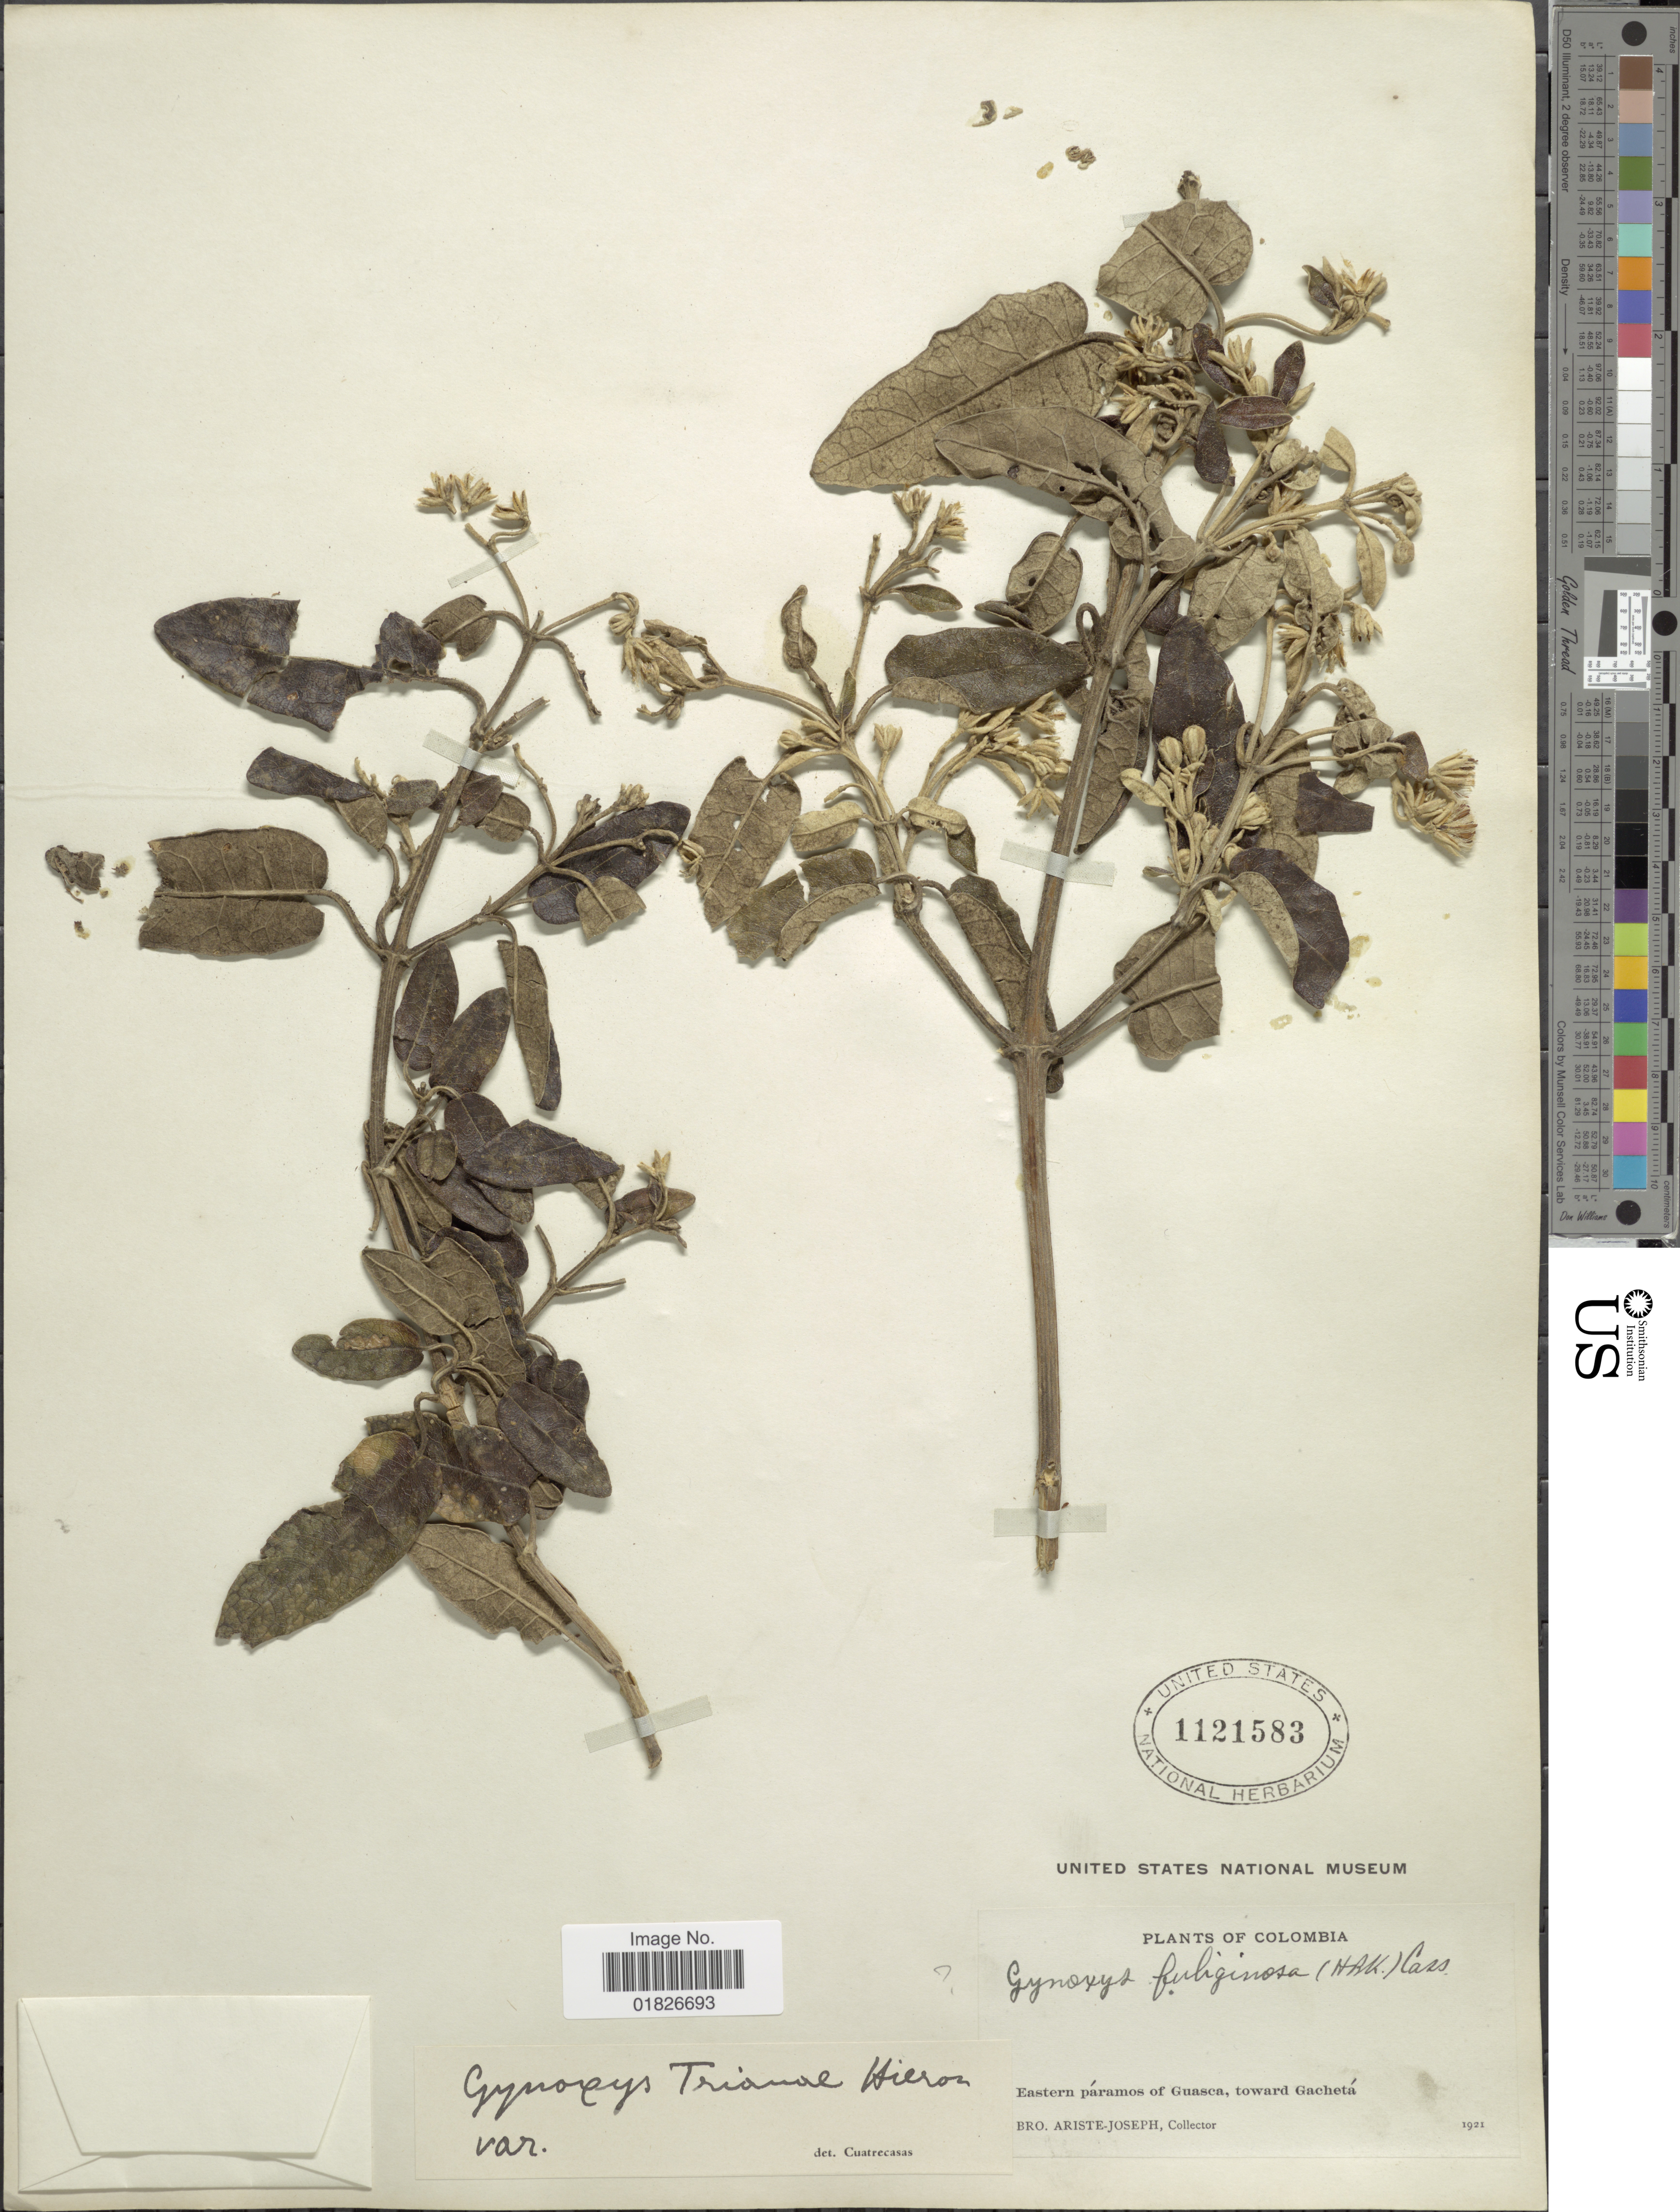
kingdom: Plantae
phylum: Tracheophyta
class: Magnoliopsida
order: Asterales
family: Asteraceae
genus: Gynoxys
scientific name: Gynoxys trianae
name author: Hieron.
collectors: Bro. Ariste-Joseph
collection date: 1921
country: Colombia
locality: Eastern paramos of Guasca, toward Gacheta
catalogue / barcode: US 1121583